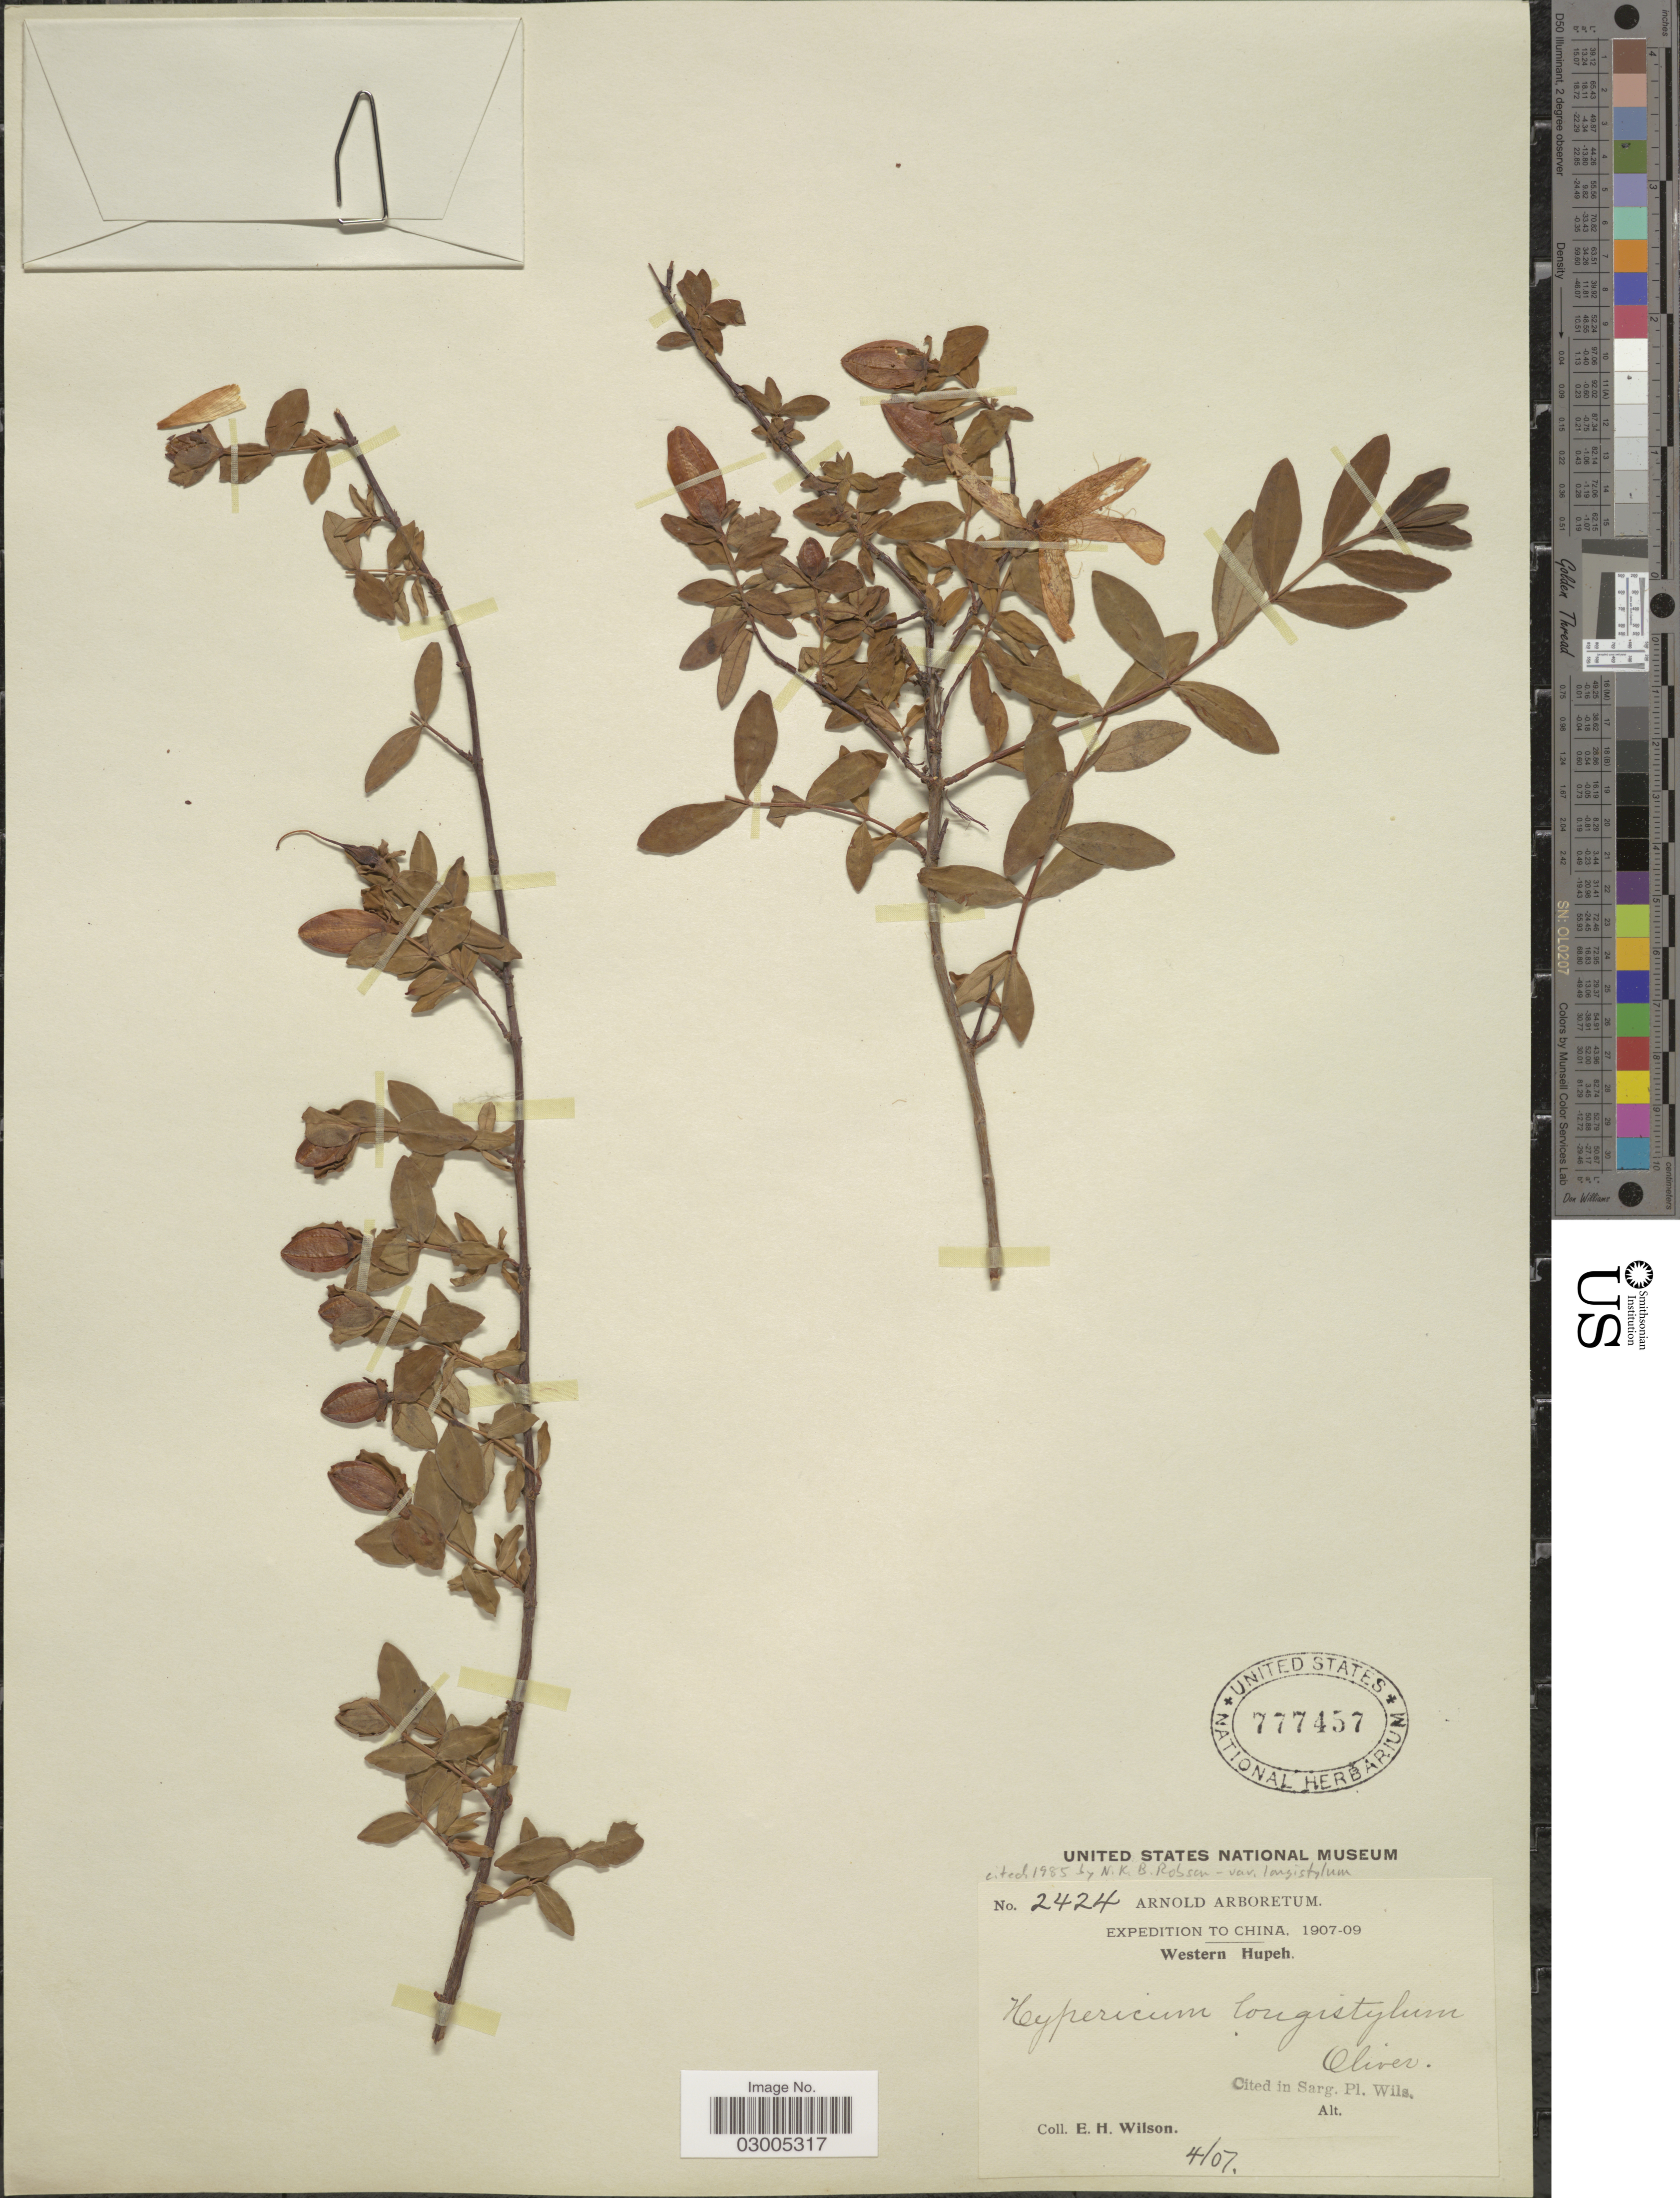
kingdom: Plantae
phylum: Tracheophyta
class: Magnoliopsida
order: Malpighiales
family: Hypericaceae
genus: Hypericum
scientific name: Hypericum longistylum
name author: Oliv.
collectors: E. Wilson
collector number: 2424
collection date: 1907-04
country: China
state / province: Hubei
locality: Western Hupeh.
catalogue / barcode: US 777457